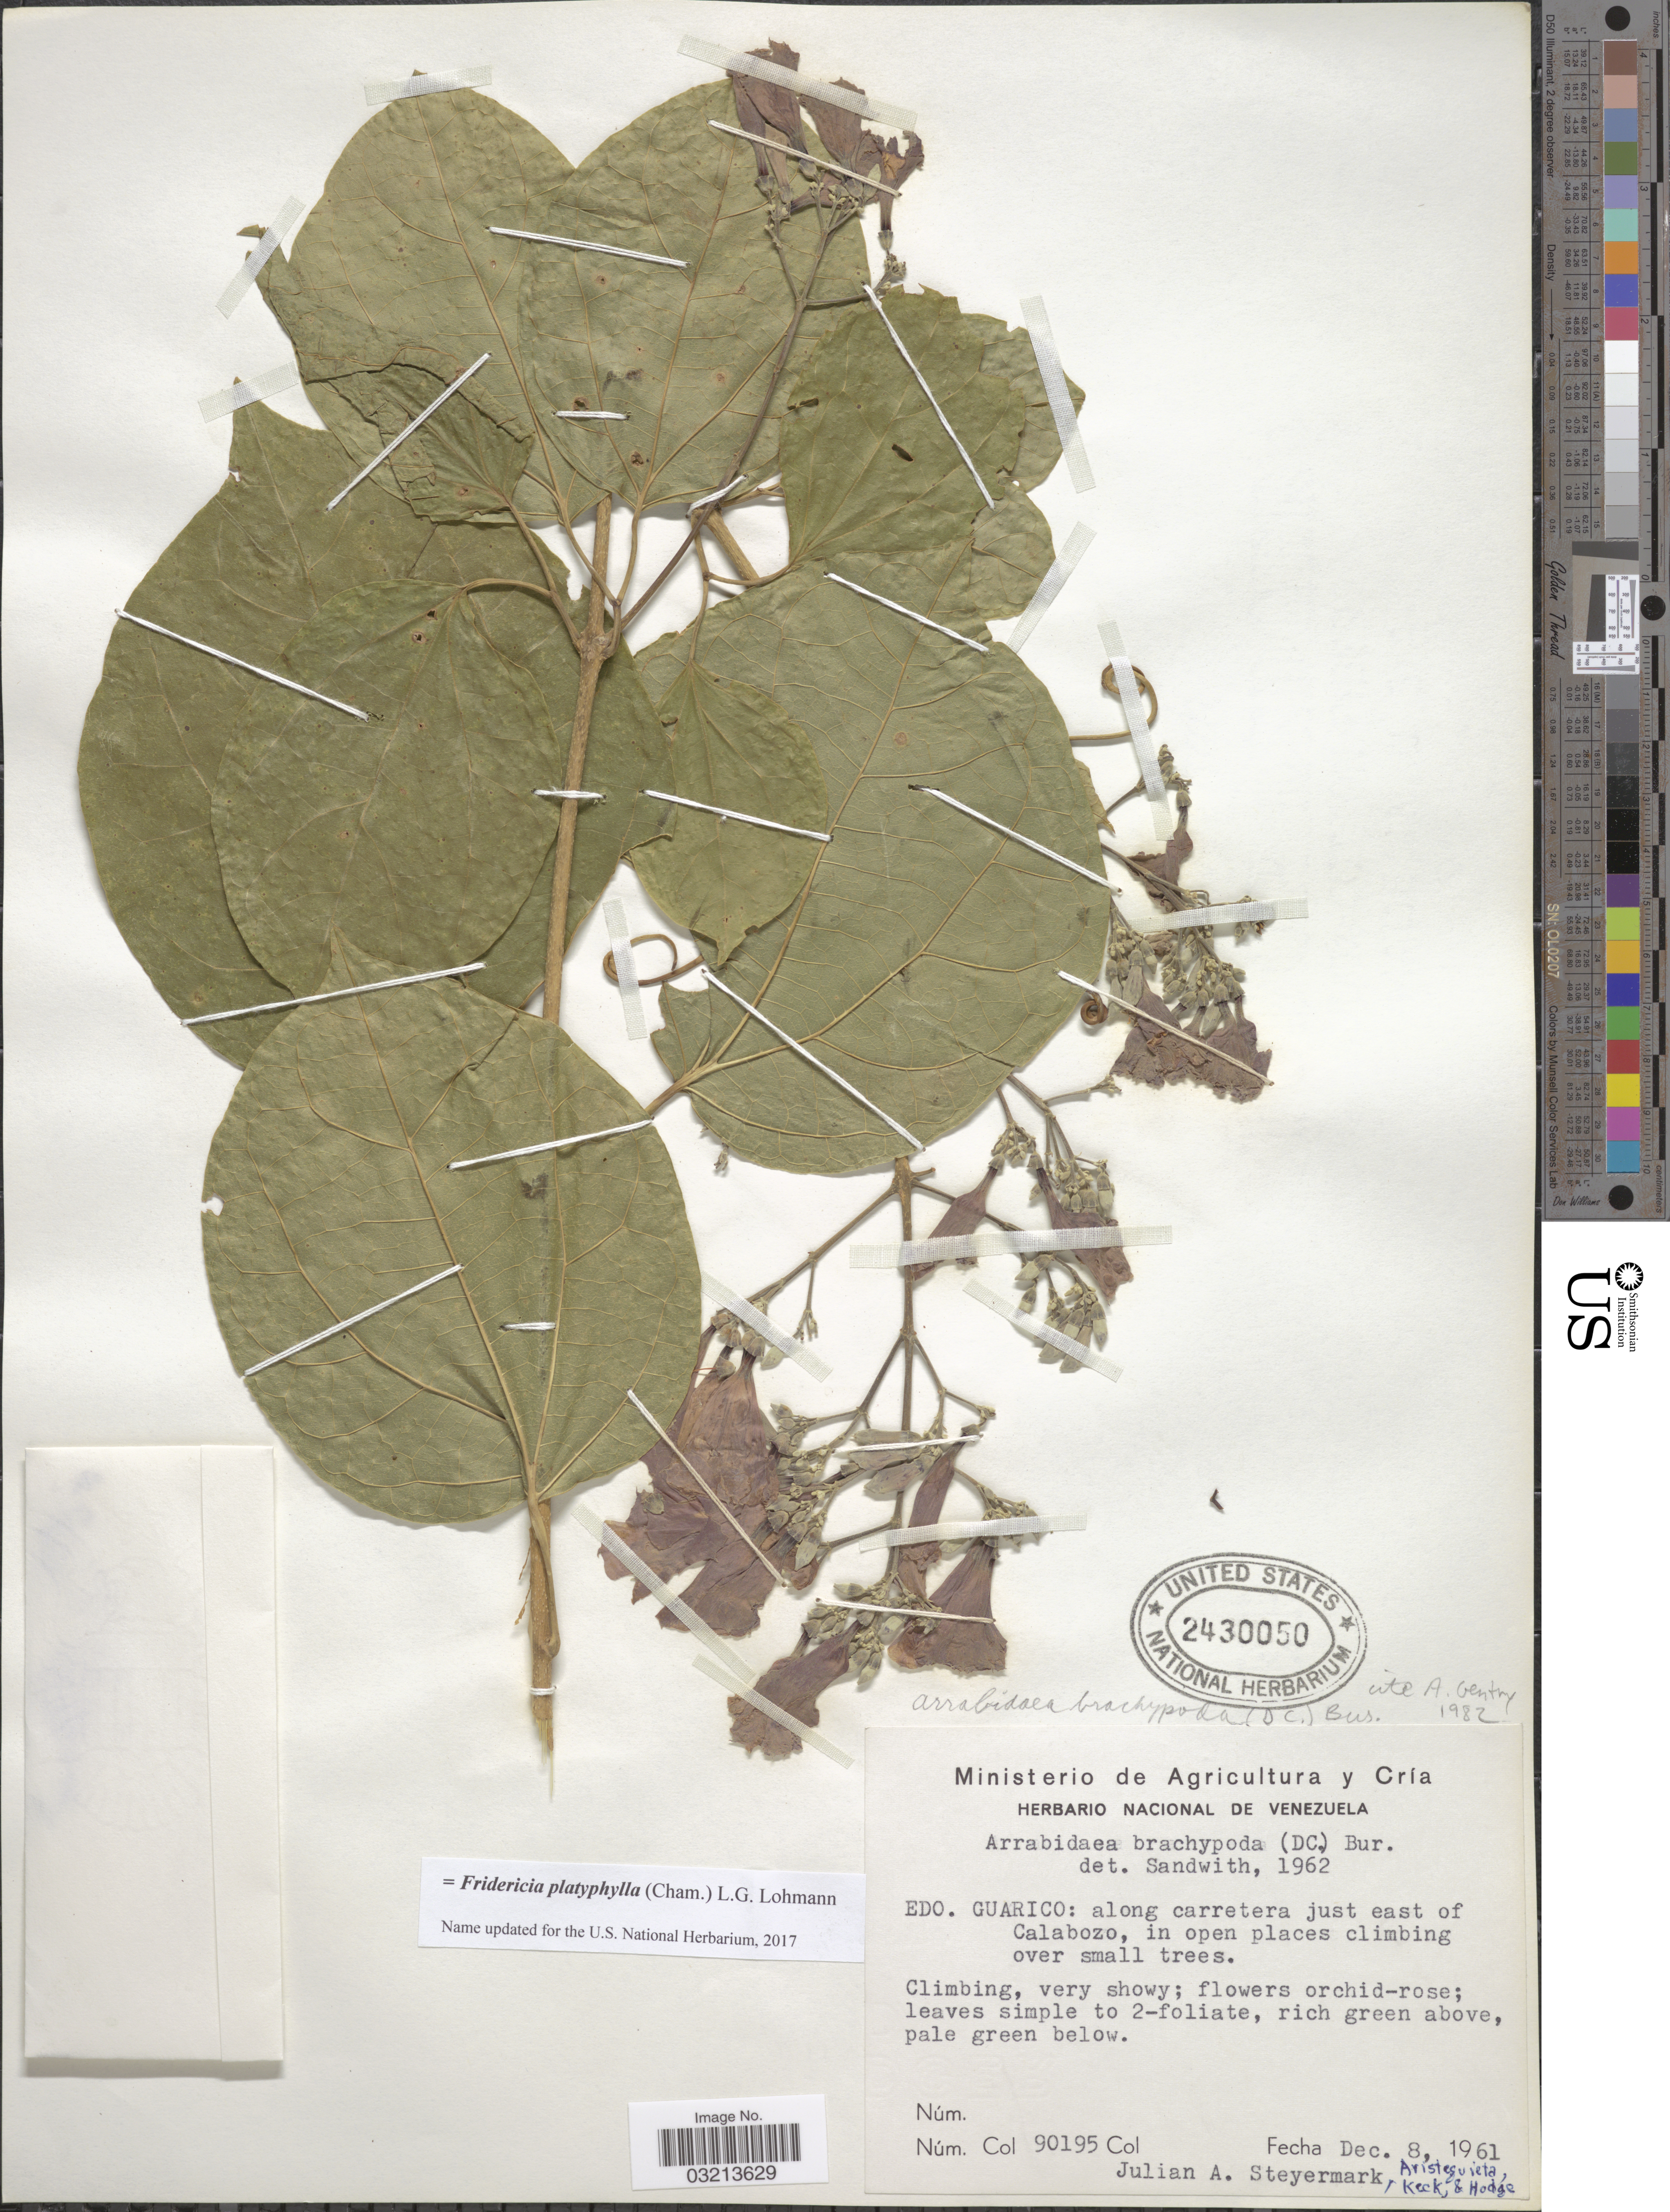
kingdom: Plantae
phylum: Tracheophyta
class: Magnoliopsida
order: Lamiales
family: Bignoniaceae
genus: Fridericia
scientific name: Fridericia platyphylla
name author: (Cham.) L.G. Lohmann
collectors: J. Steyermark, -. Aristeguieta, -- Keck & Hodge, --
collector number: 90195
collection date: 1961-12-08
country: Venezuela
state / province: Guárico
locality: Along carretera just east of Calabozo.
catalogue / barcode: US 2430050